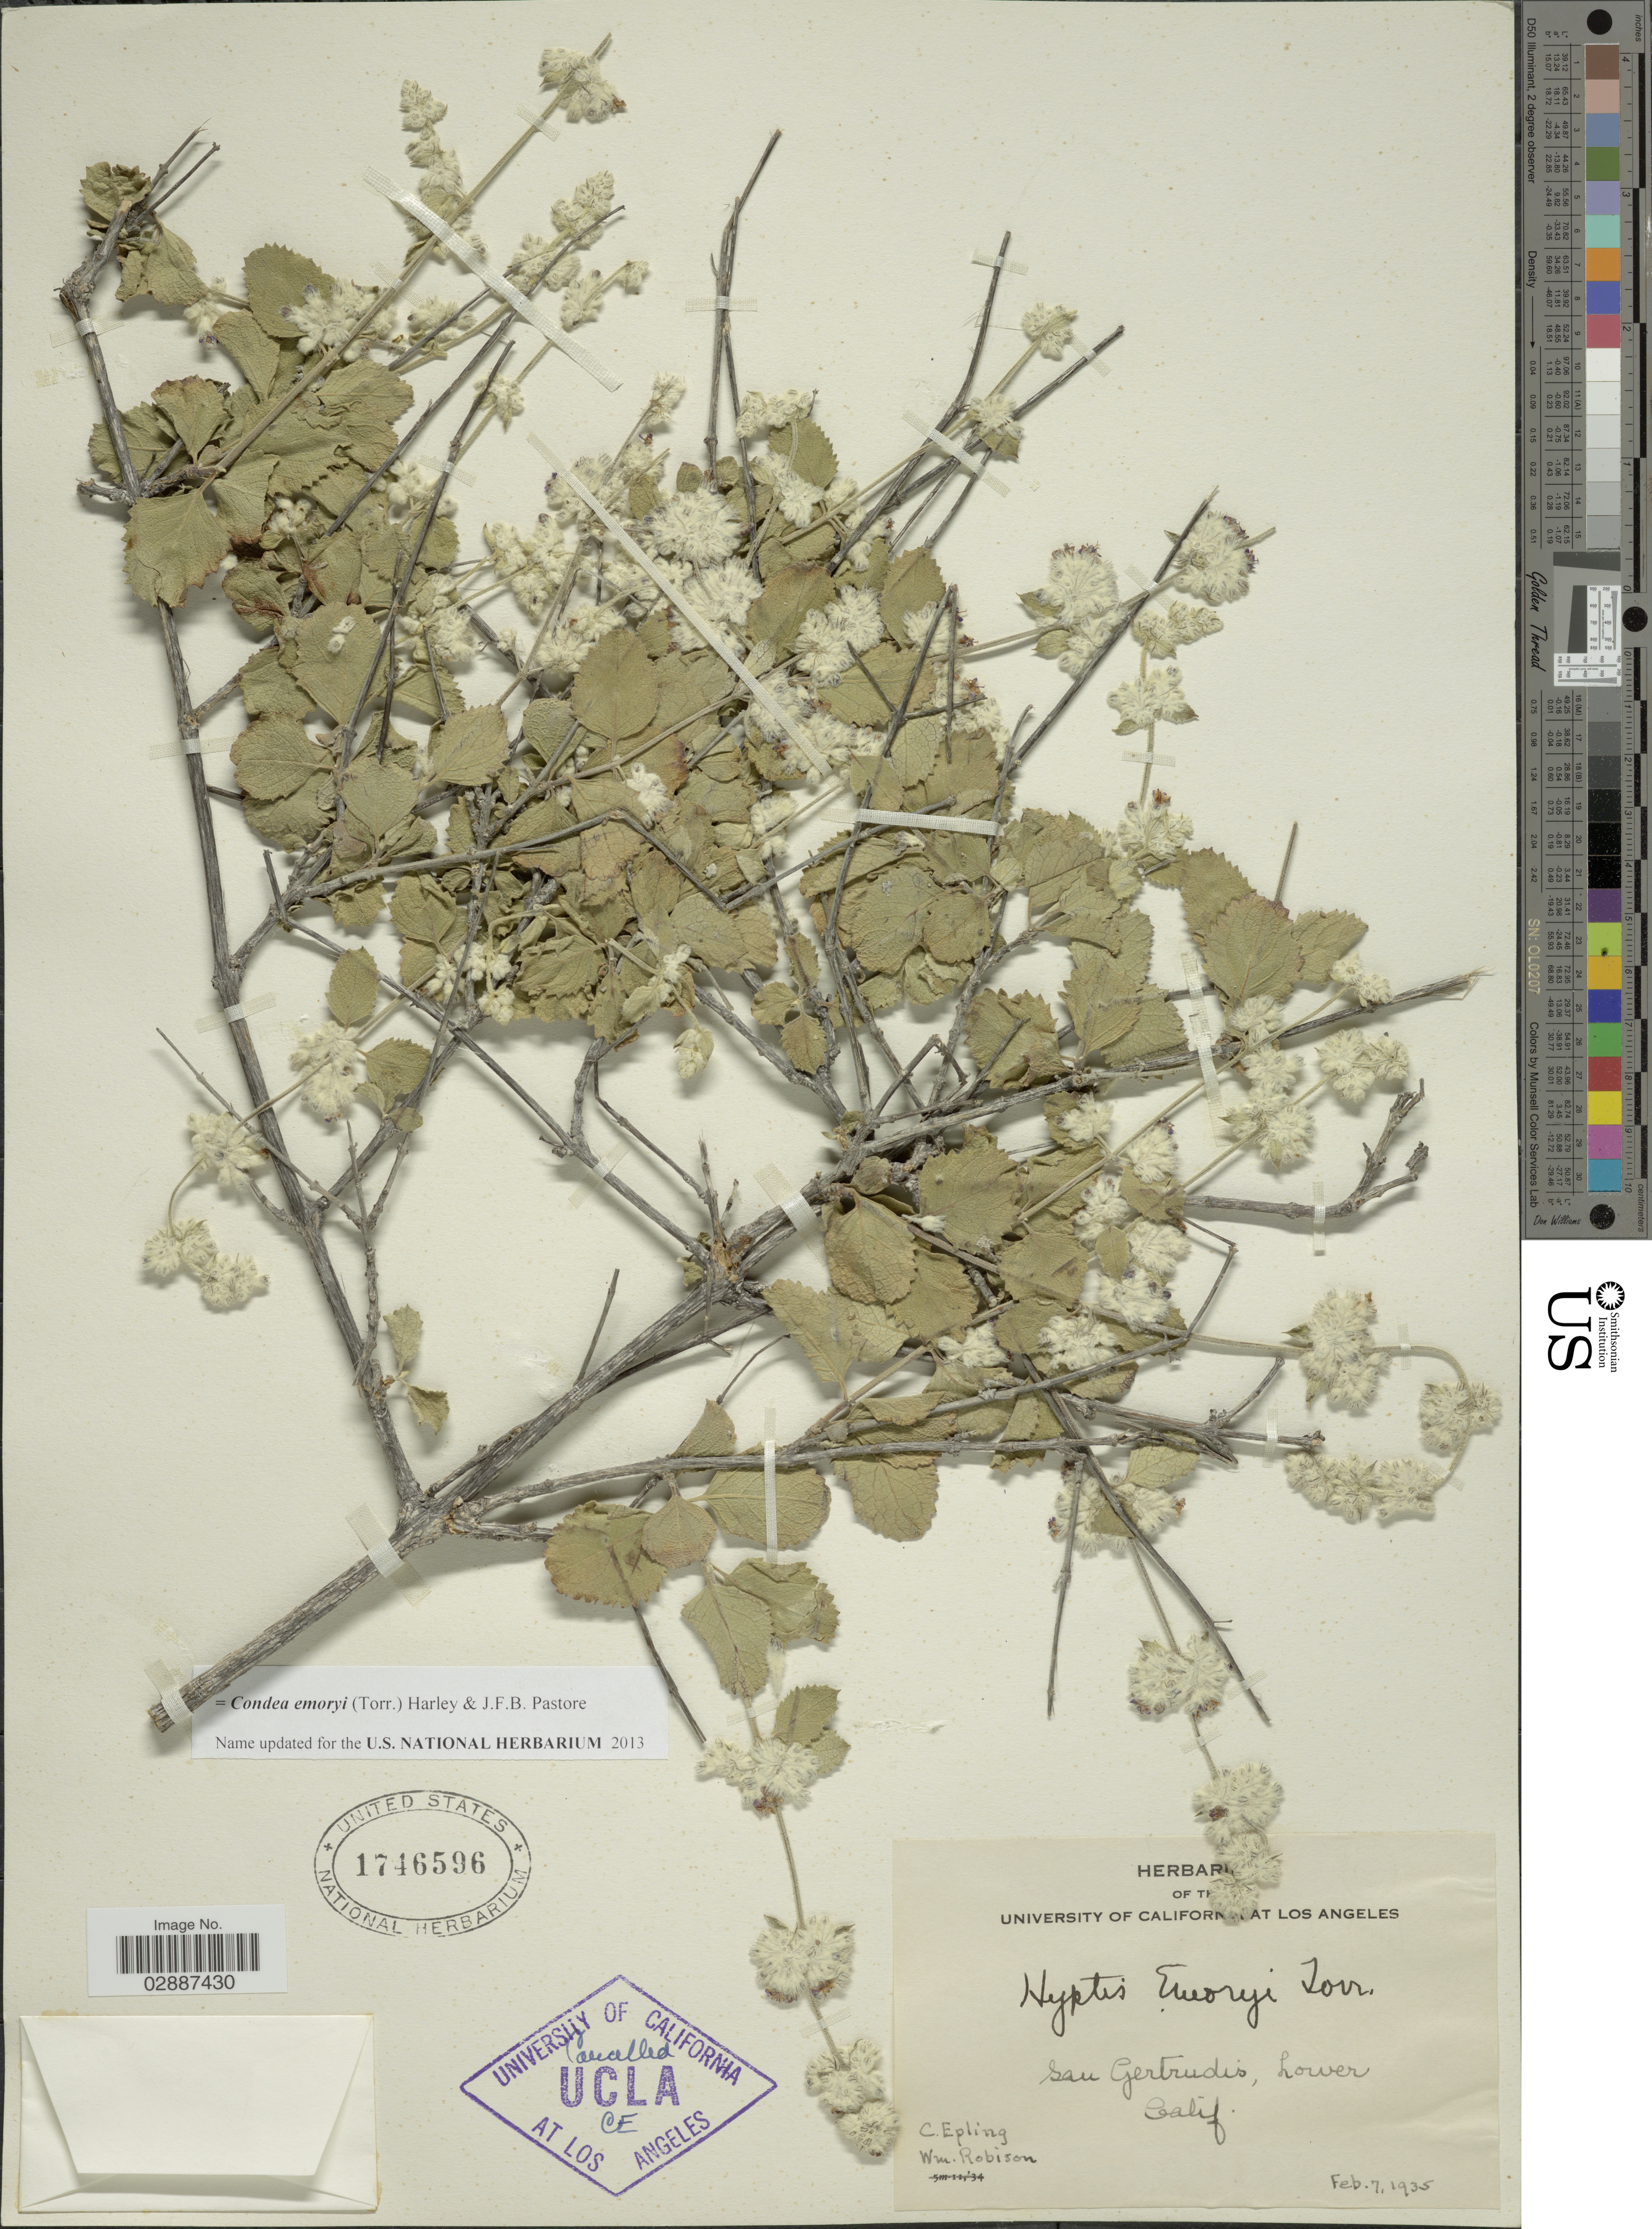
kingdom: Plantae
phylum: Tracheophyta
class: Magnoliopsida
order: Lamiales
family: Lamiaceae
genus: Condea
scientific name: Condea emoryi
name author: (Torr.) Harley & J.F.B. Pastore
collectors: C. C. Epling & W. Robinson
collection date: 1935-02-07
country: Mexico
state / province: Baja California Norte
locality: San Gertrudis, Lower Calif.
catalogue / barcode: US 1746596